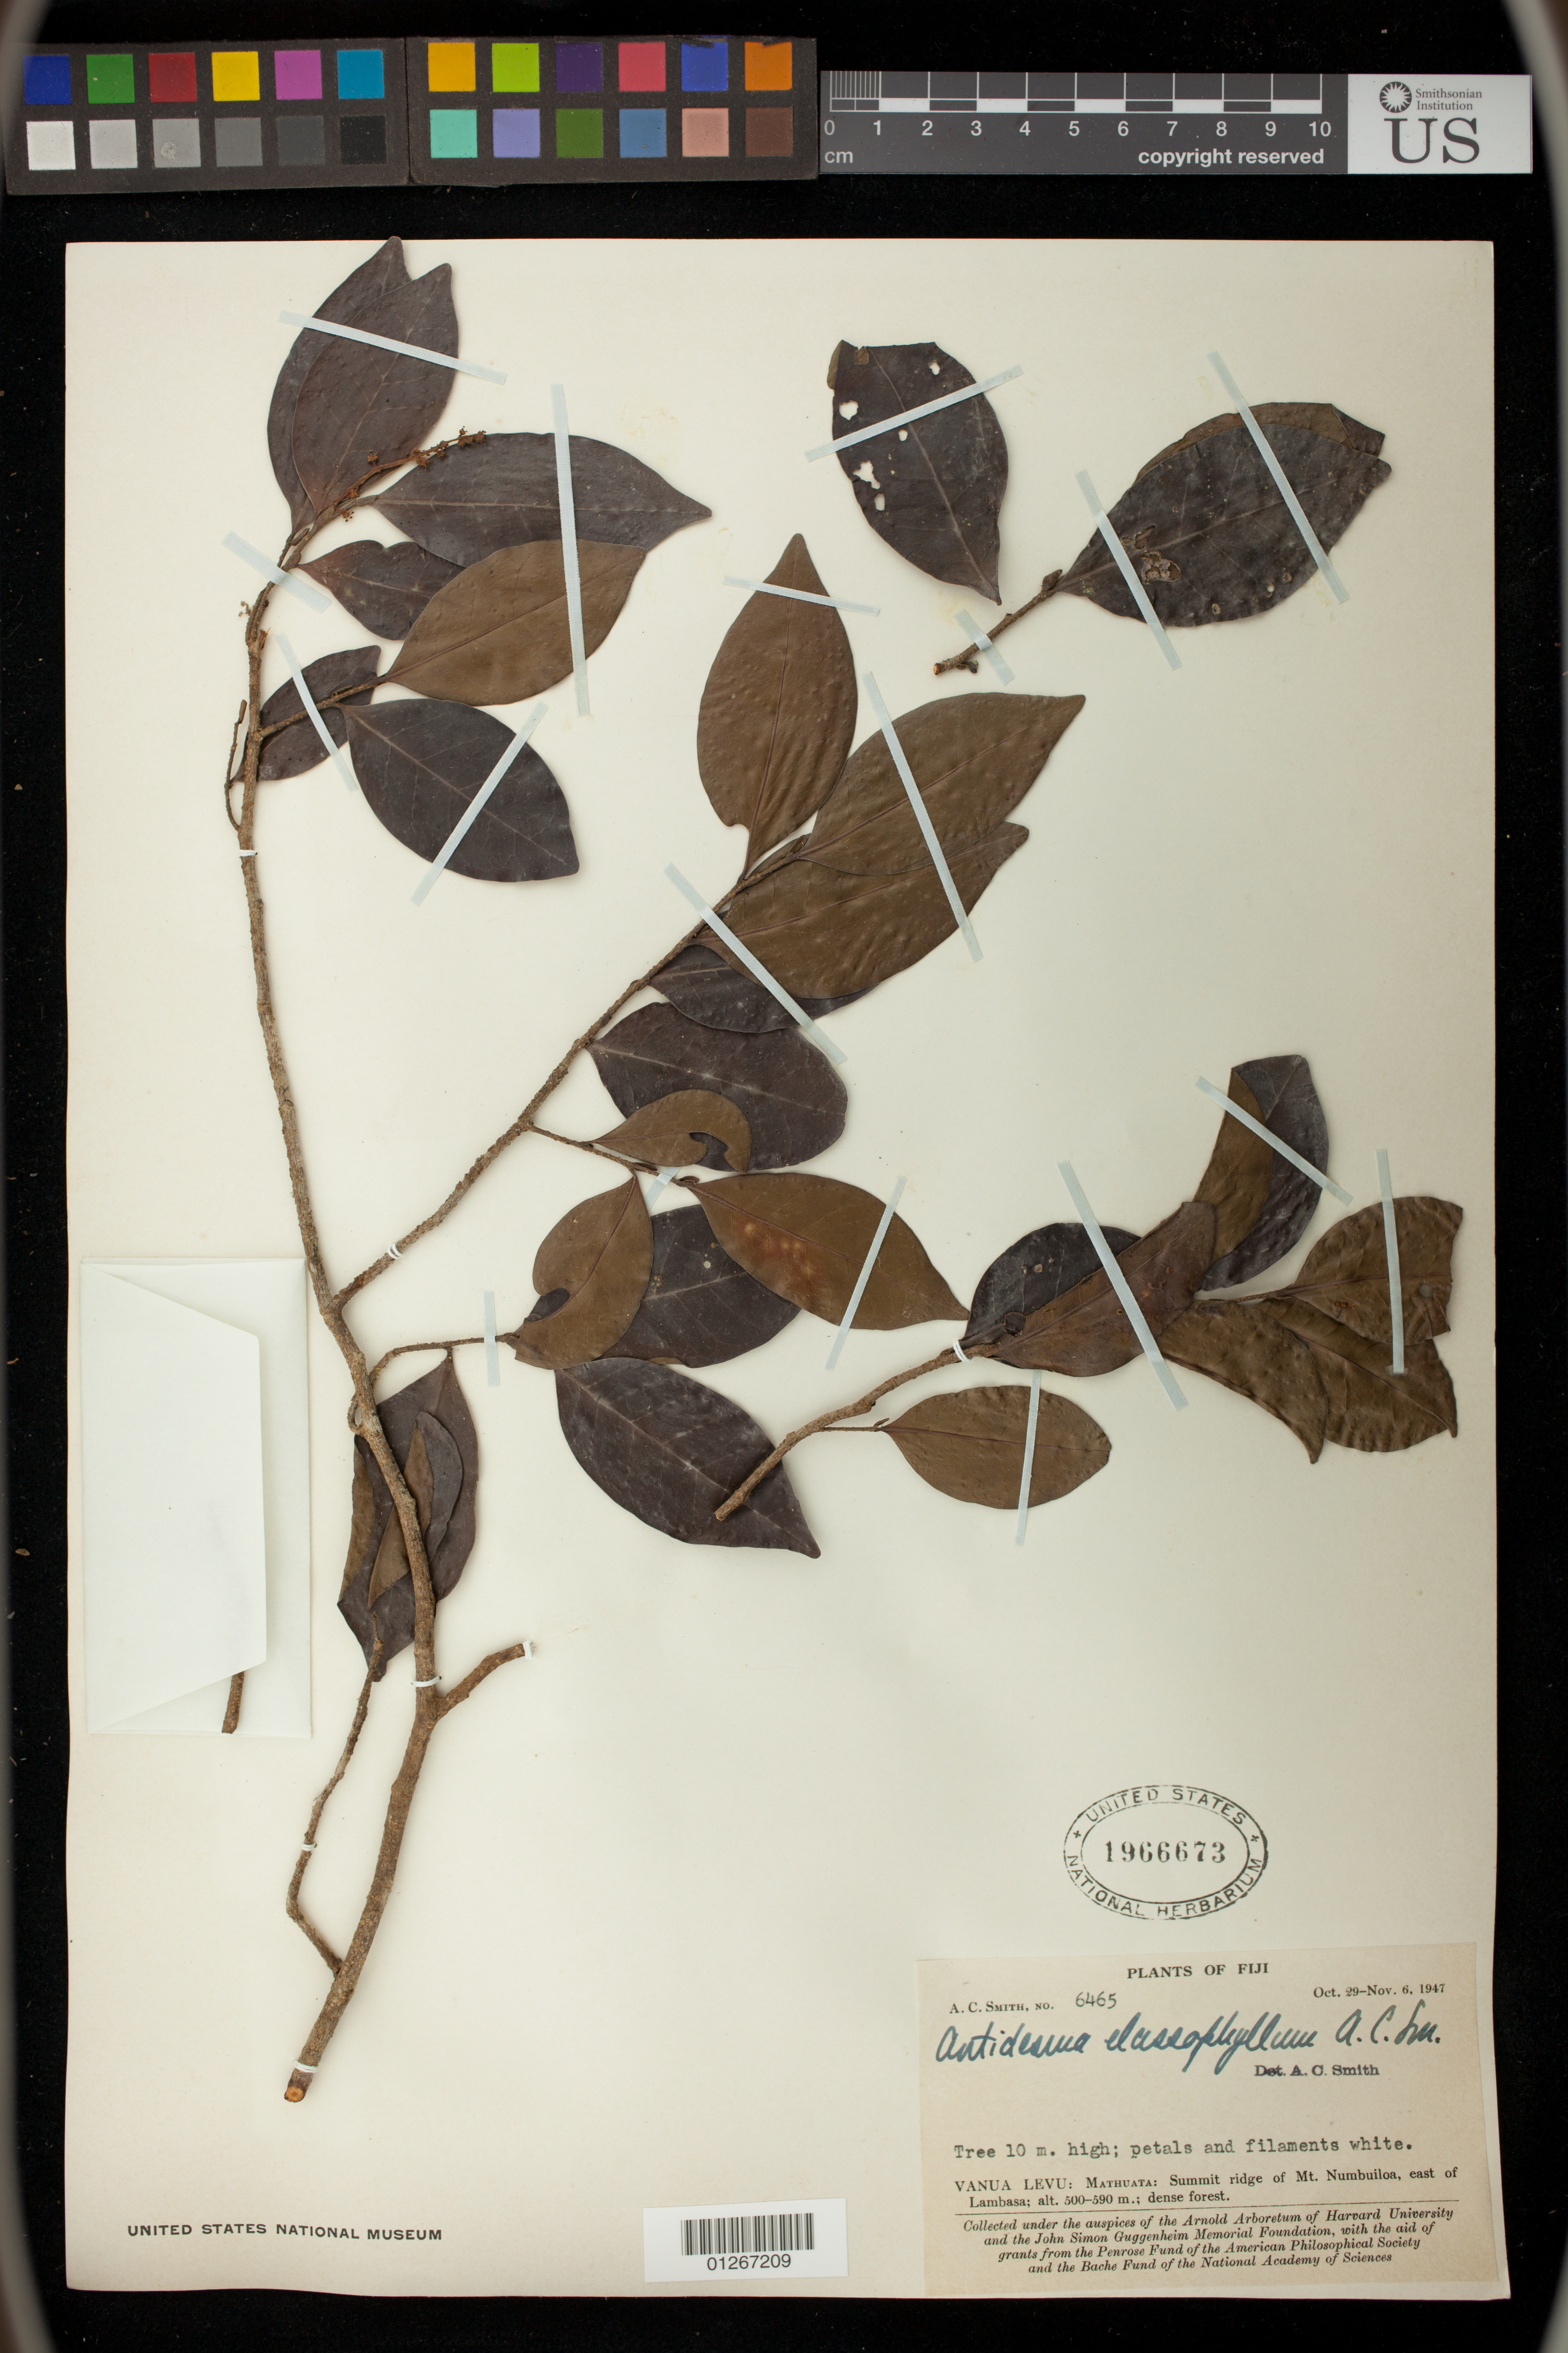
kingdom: Plantae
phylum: Tracheophyta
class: Magnoliopsida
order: Malpighiales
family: Phyllanthaceae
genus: Antidesma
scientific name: Antidesma elassophyllum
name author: A.C. Sm.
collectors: C. A. Smith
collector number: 6465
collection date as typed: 29 Oct 1947 to 06 Nov 1947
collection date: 1947-10-29/1947-11-06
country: Fiji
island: Macuata-i-wai [Mathuata-i-wai]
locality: Mathuata, summit ridge of Mt. Numbuiloa, east of Lambassa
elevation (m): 500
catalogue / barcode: US 1966673